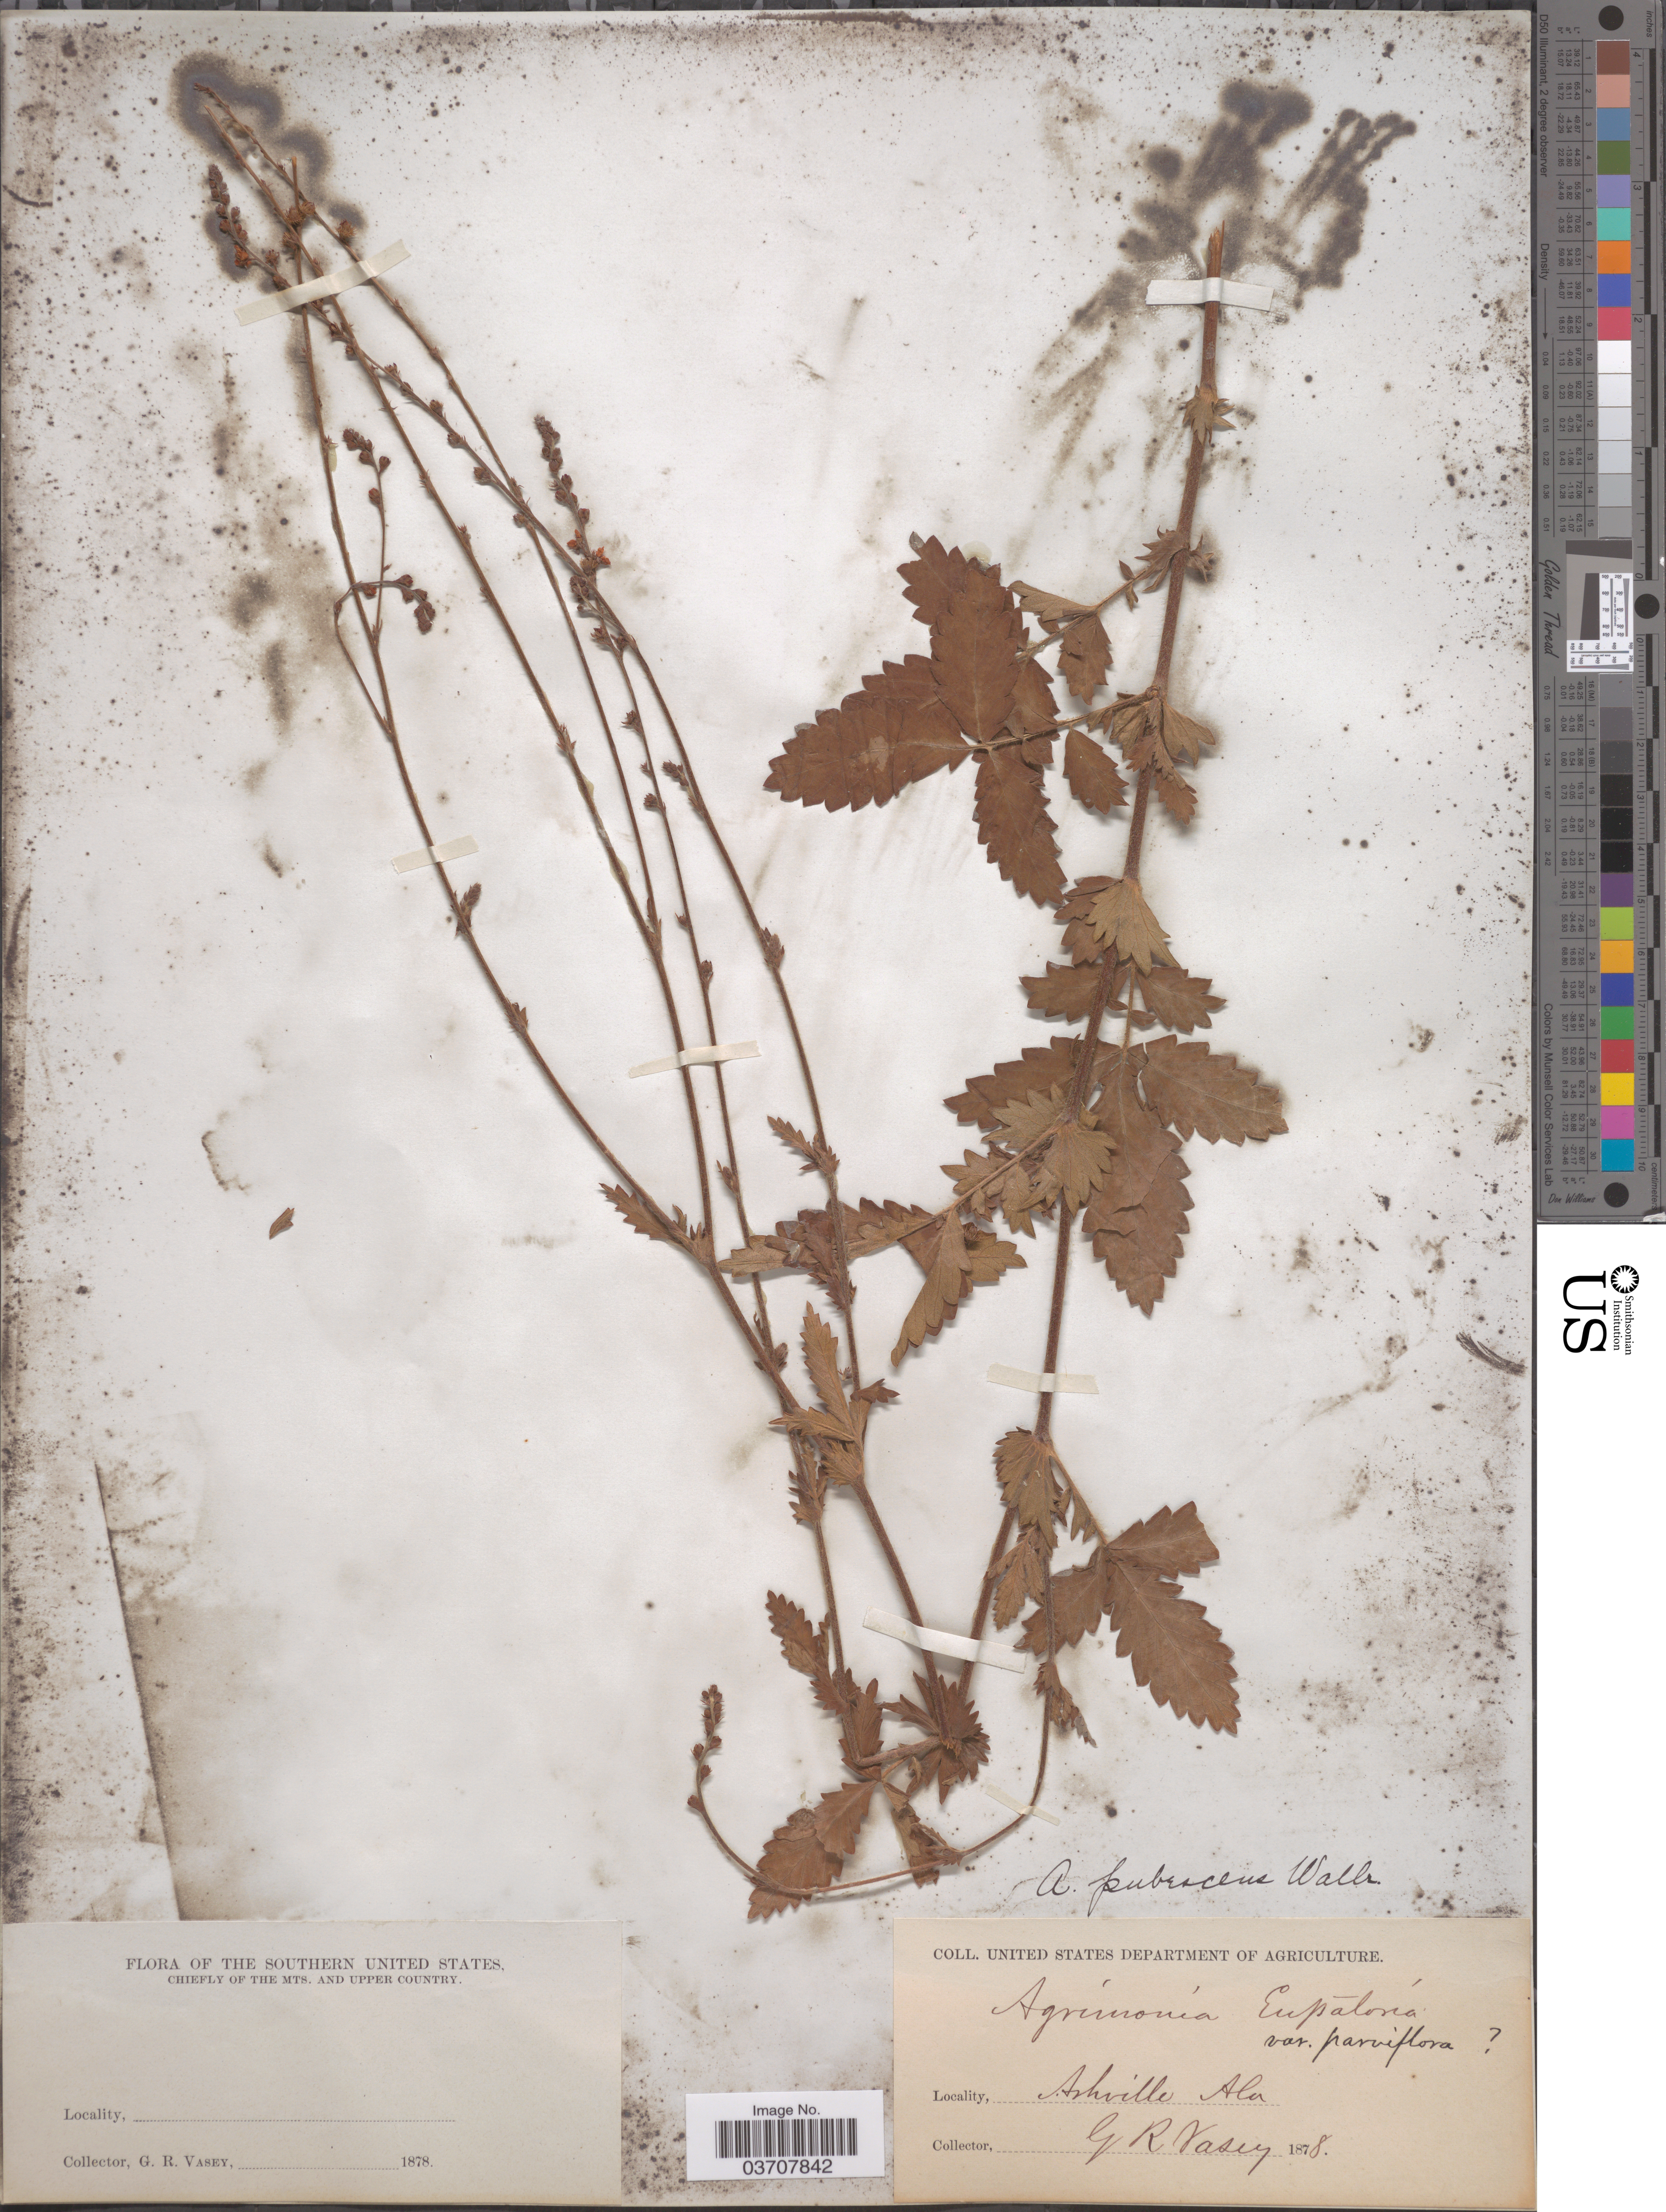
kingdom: Plantae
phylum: Tracheophyta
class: Magnoliopsida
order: Rosales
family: Rosaceae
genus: Agrimonia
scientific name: Agrimonia pubescens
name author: Wallr.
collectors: G. R. Vasey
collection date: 1878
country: United States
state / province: Alabama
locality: The Southern United States. Chiefly of the Mts. and Upper Country. Ashville.